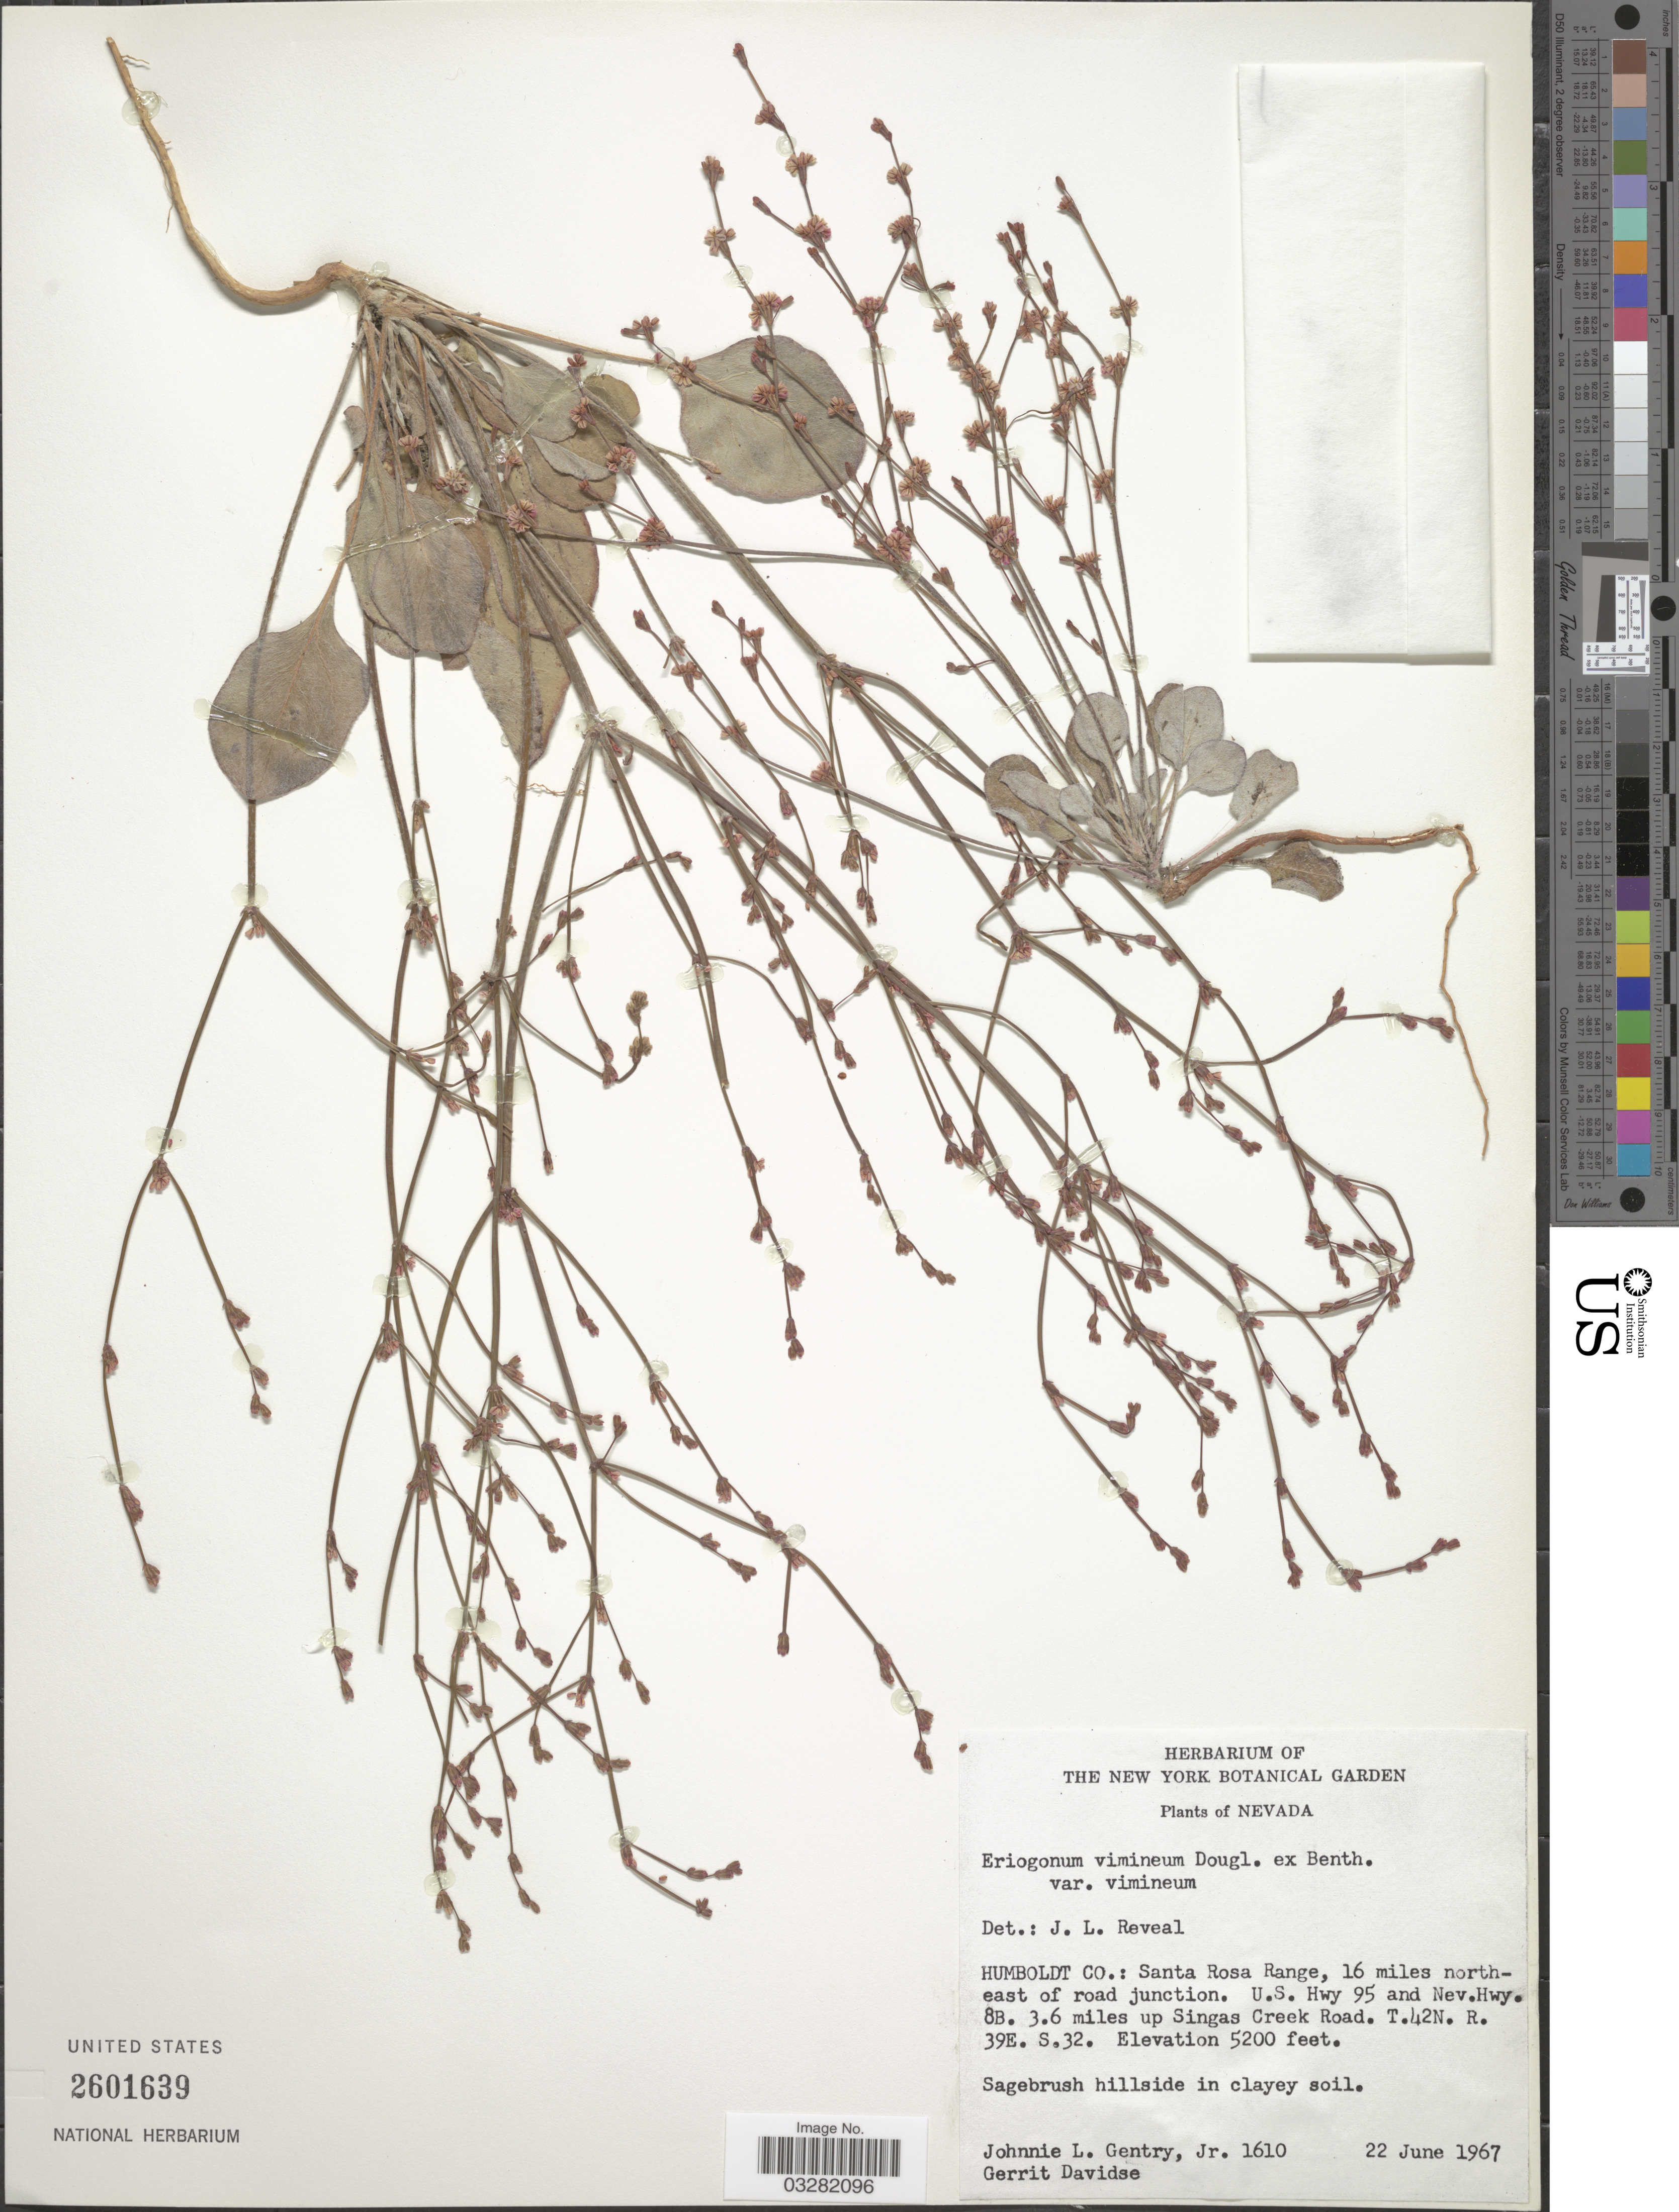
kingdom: Plantae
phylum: Tracheophyta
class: Magnoliopsida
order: Caryophyllales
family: Polygonaceae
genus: Eriogonum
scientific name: Eriogonum vimineum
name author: Douglas ex Benth.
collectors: J. L. Gentry & G. Davidse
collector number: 1610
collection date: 1967-06-22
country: United States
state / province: Nevada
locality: Humboldt Co.: Santa Rosa Range, 16 miles north-east of road junction. U.S. Hwy 95 and Nev.Hwy. 8B. 3.6 miles up Singas Creek Road. T.42N. R.39E. S.32.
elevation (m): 1585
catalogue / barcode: US 2601639